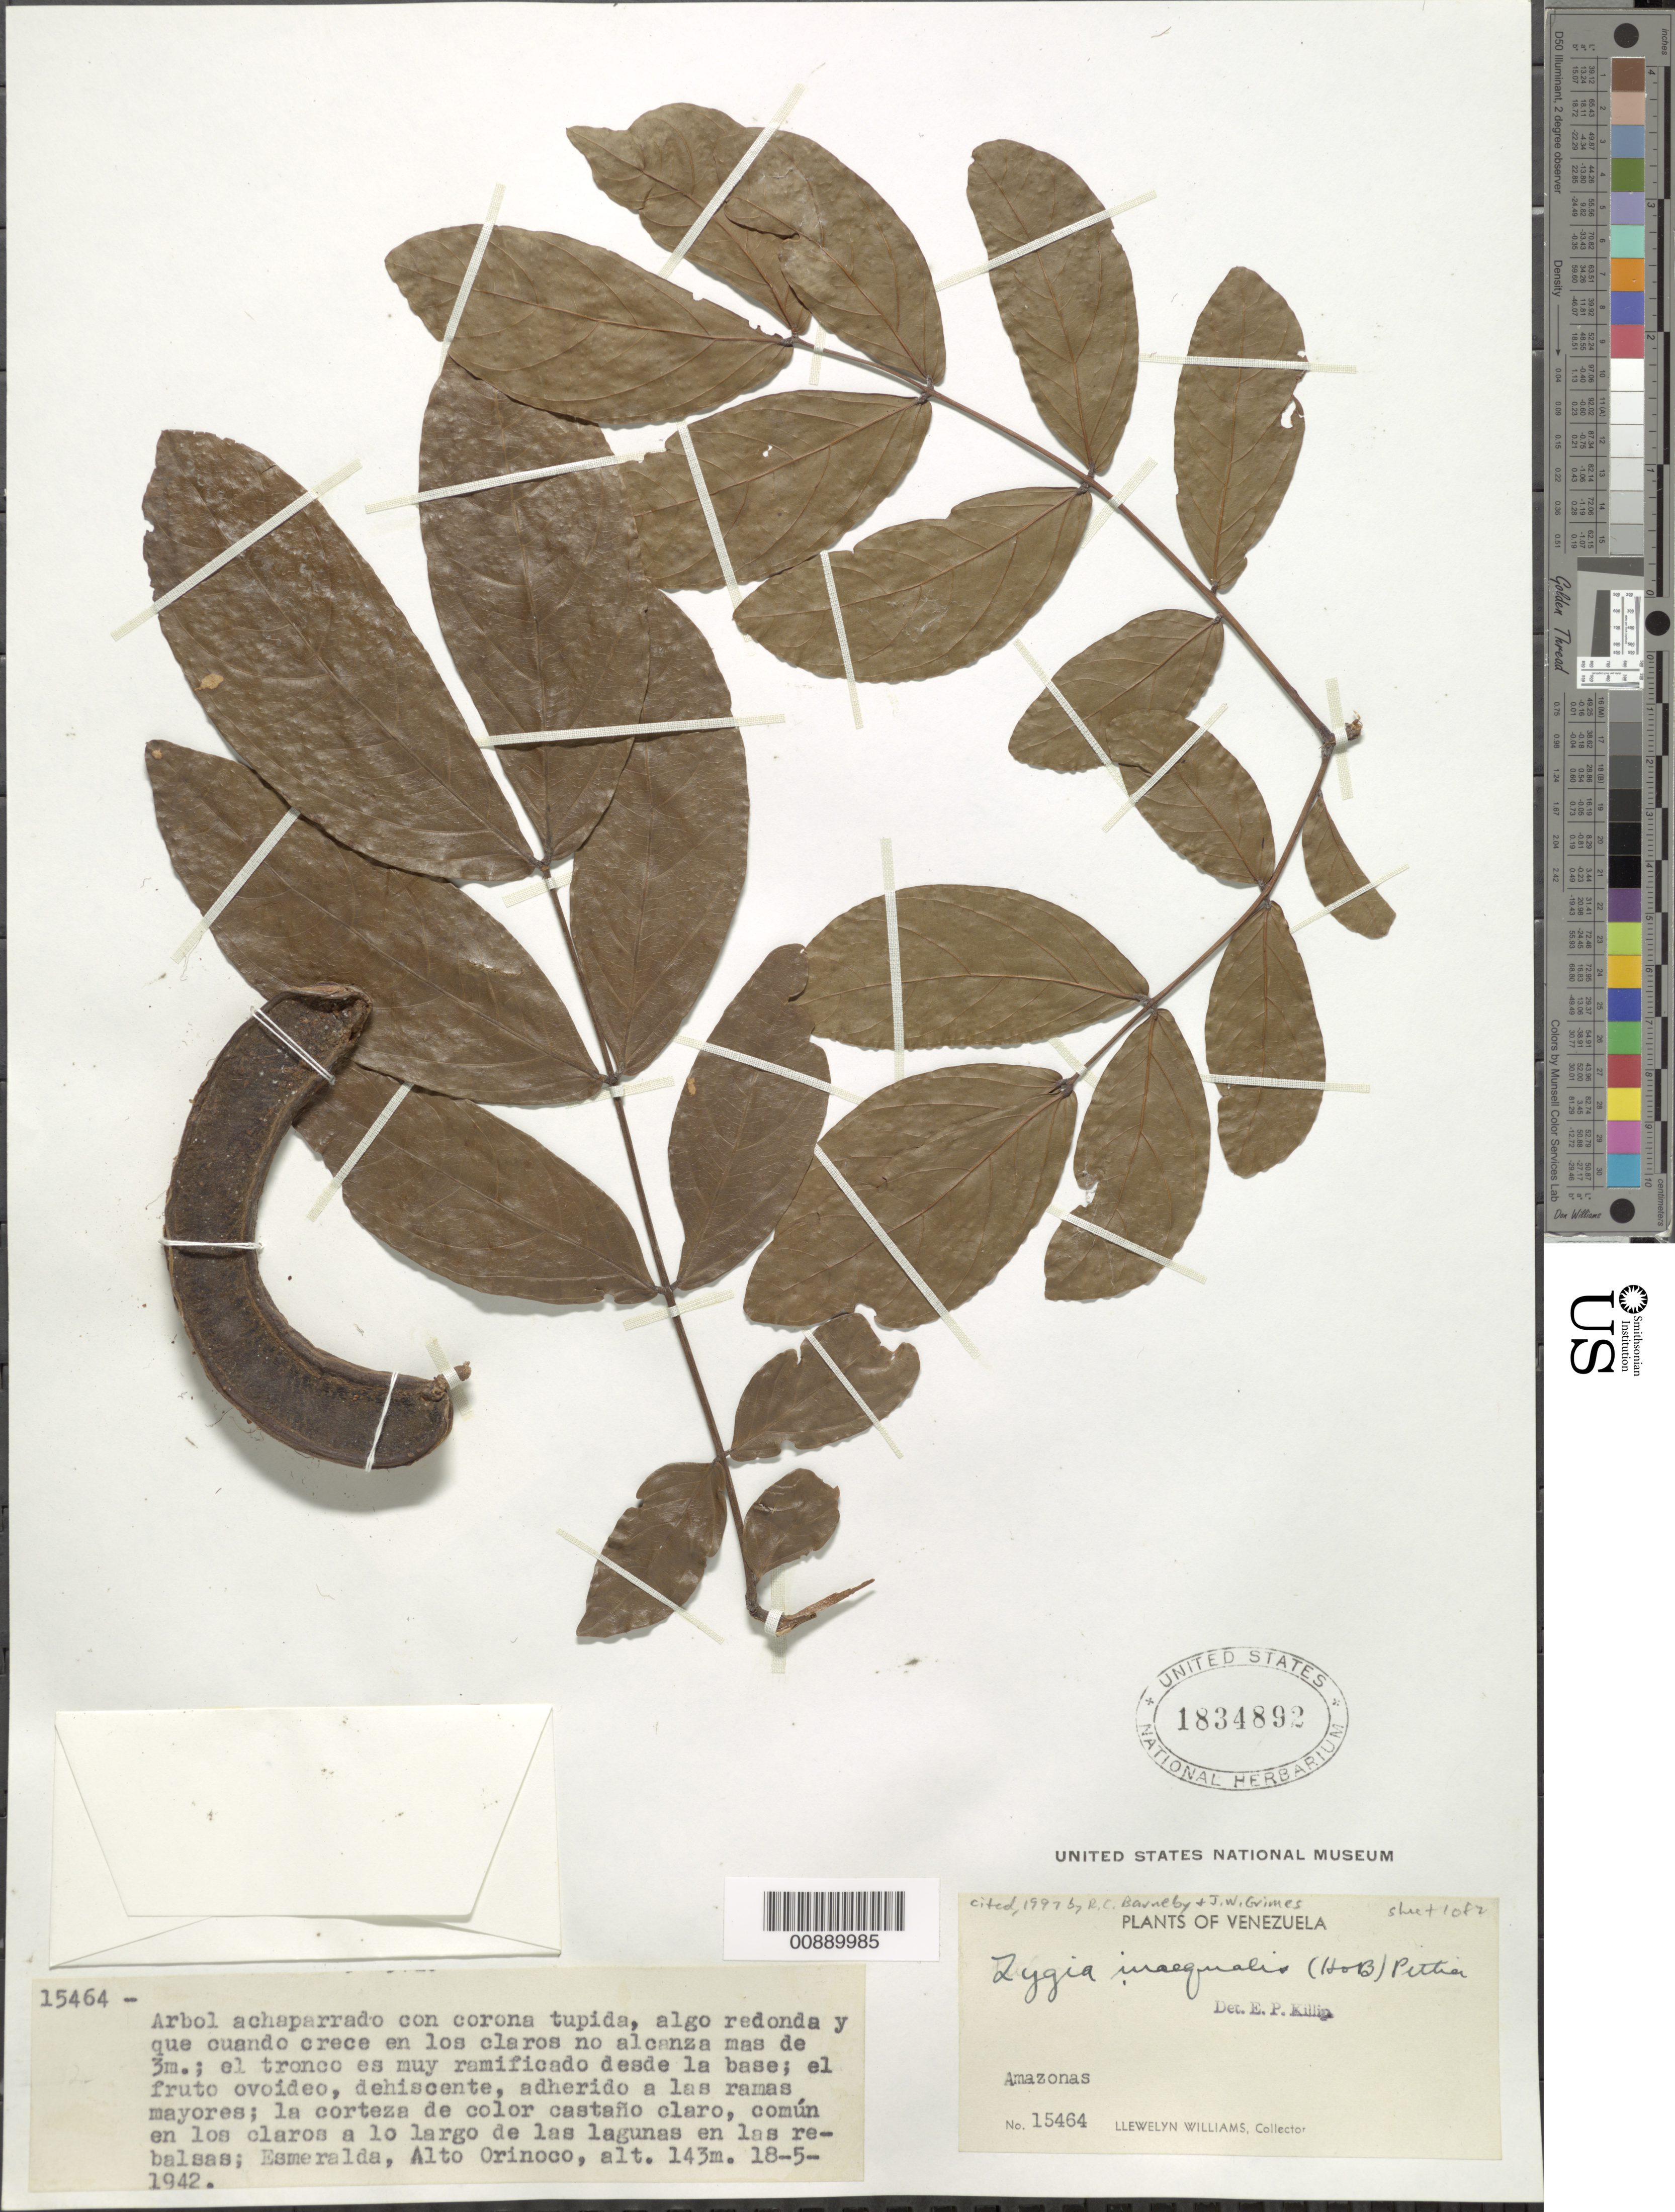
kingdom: Plantae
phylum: Tracheophyta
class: Magnoliopsida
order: Fabales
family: Fabaceae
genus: Zygia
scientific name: Zygia inaequalis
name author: (Humb. & Bonpl. ex Willd.) Pittier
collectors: Ll. Williams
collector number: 15464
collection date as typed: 18-May-42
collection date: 1942-05-18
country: Venezuela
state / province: Amazonas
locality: Esmeralda, Alto Orinoco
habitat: Crece en los claros no alcanza mas de 3m; en los claros a lo largo de las lagunas en las rebalsas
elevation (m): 143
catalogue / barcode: US 1834892